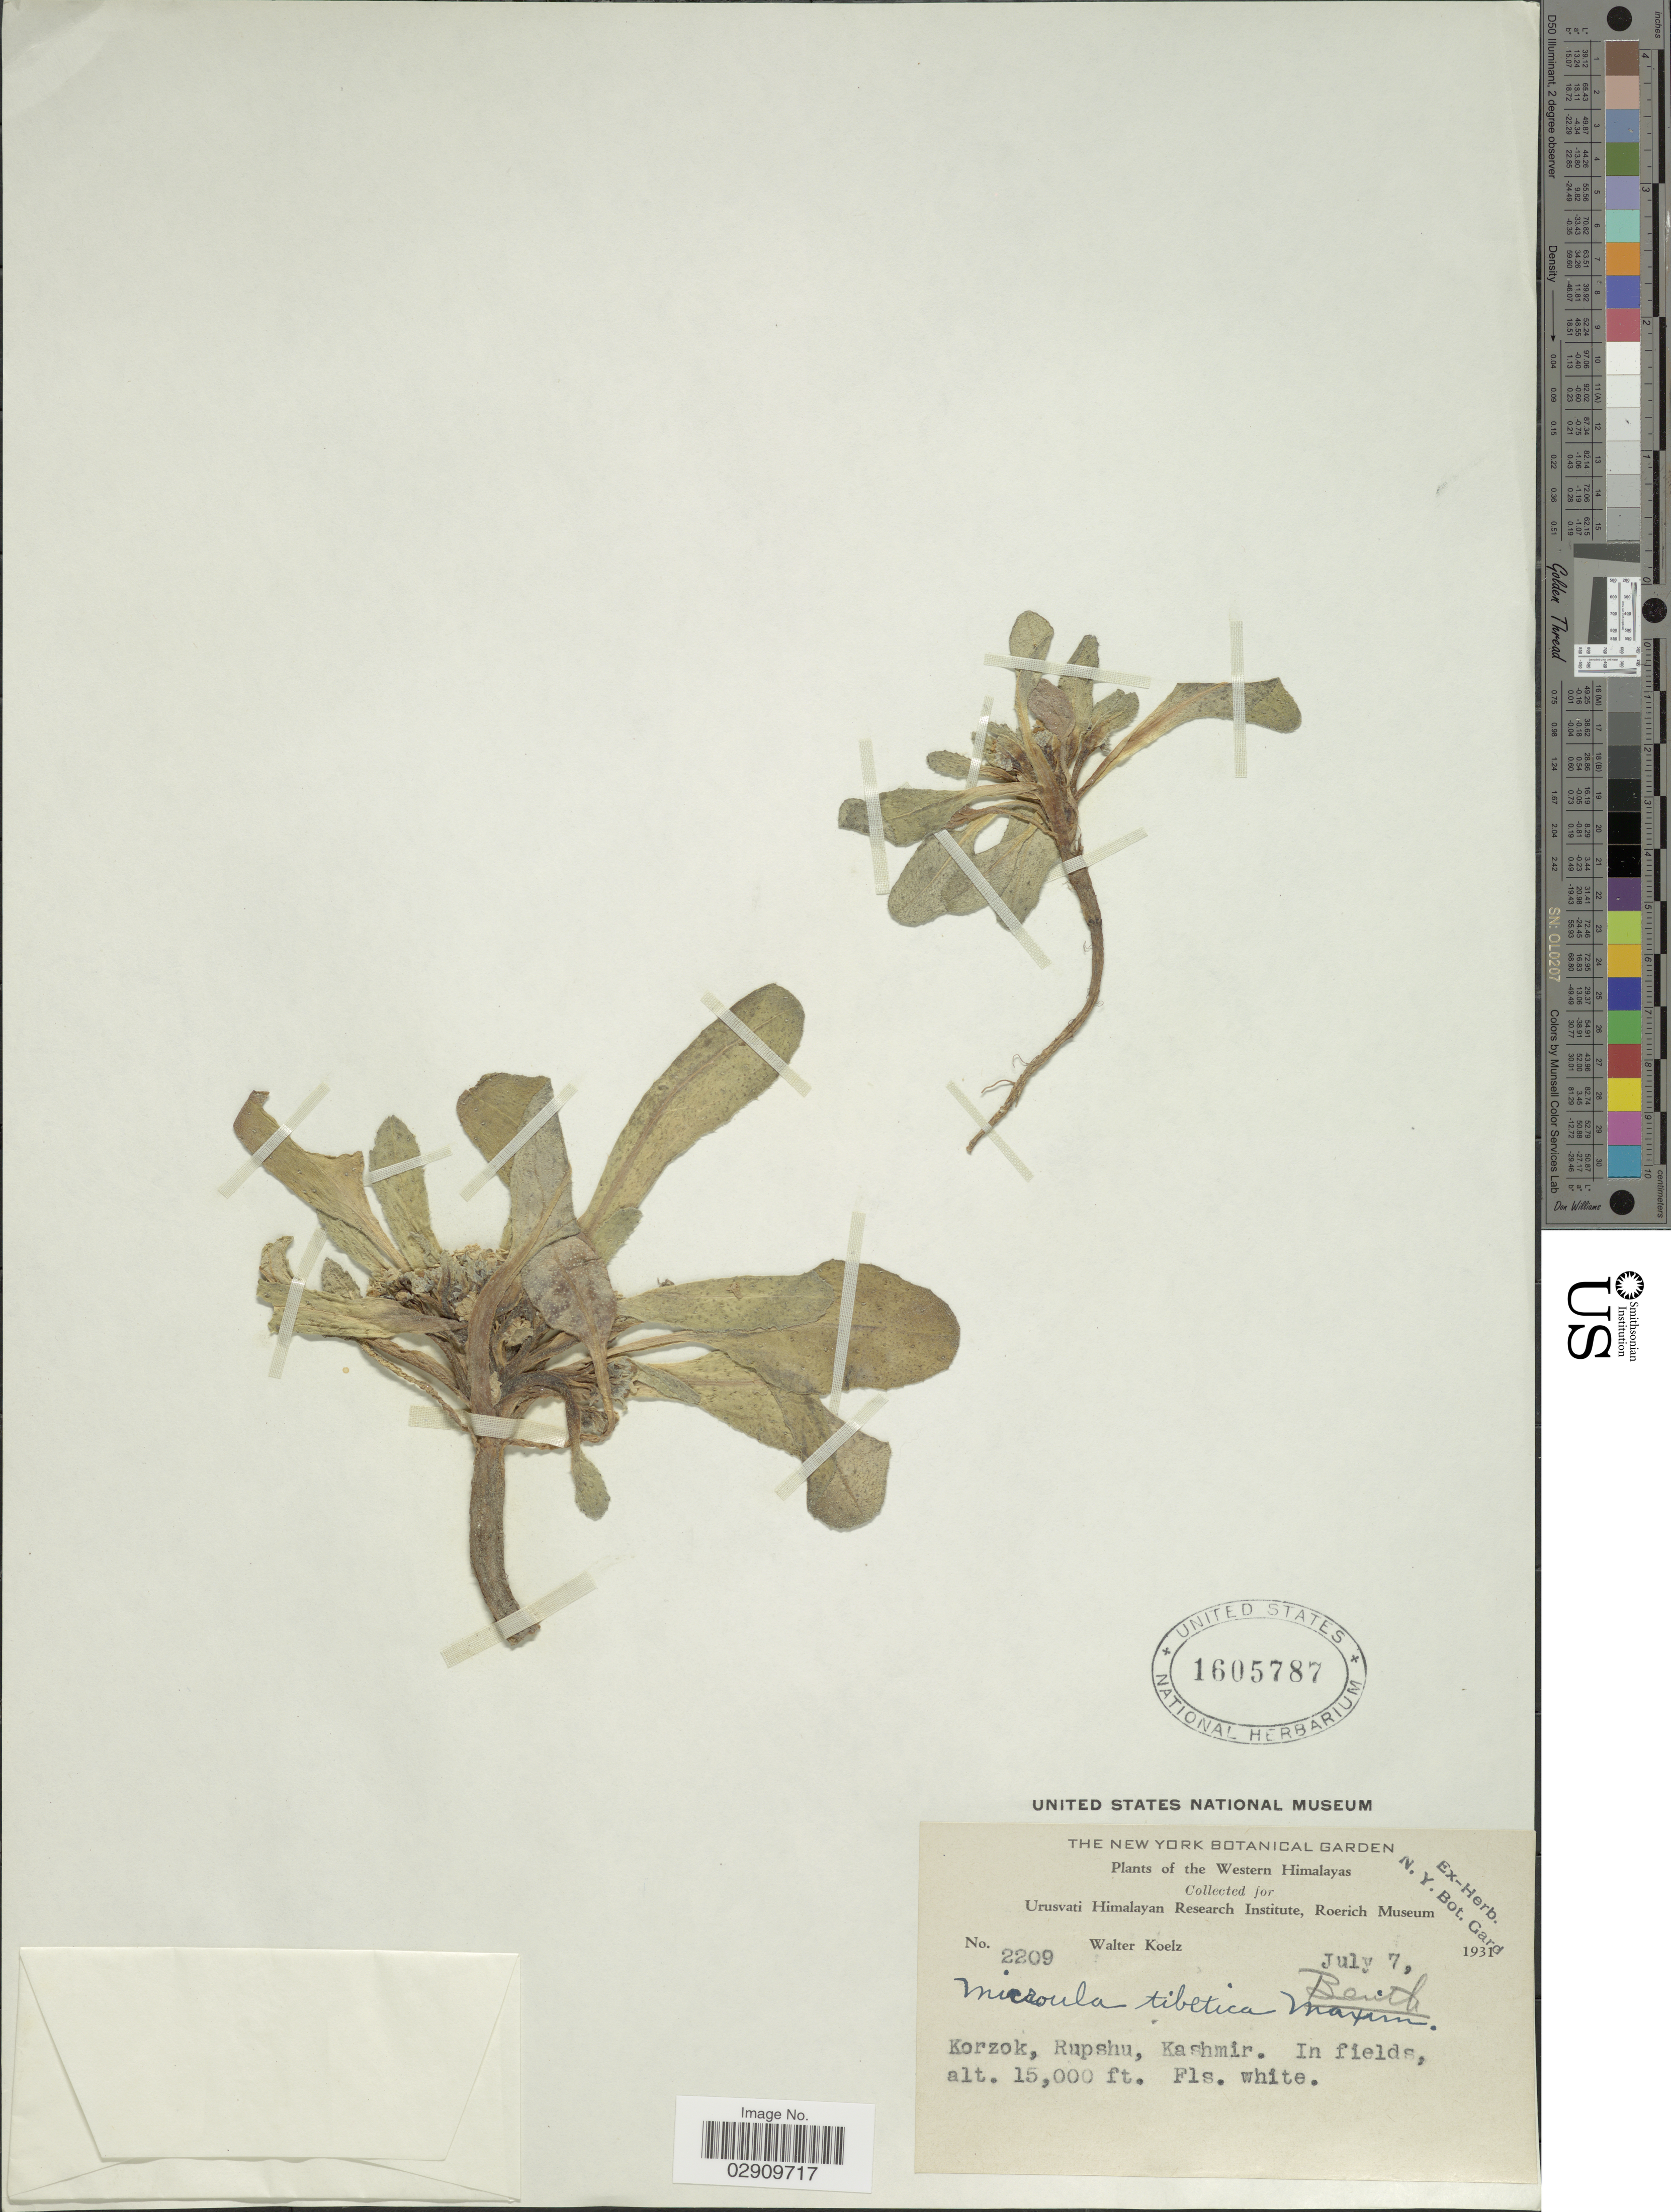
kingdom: Plantae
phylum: Tracheophyta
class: Magnoliopsida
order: Boraginales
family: Boraginaceae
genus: Microula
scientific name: Microula tibetica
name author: Benth.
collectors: W. N. Koelz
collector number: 2209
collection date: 1931-07-07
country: India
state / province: Jammu and Kashmir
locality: Korzok, Rupshu, Kashmir.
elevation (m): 4572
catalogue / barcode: US 1605787